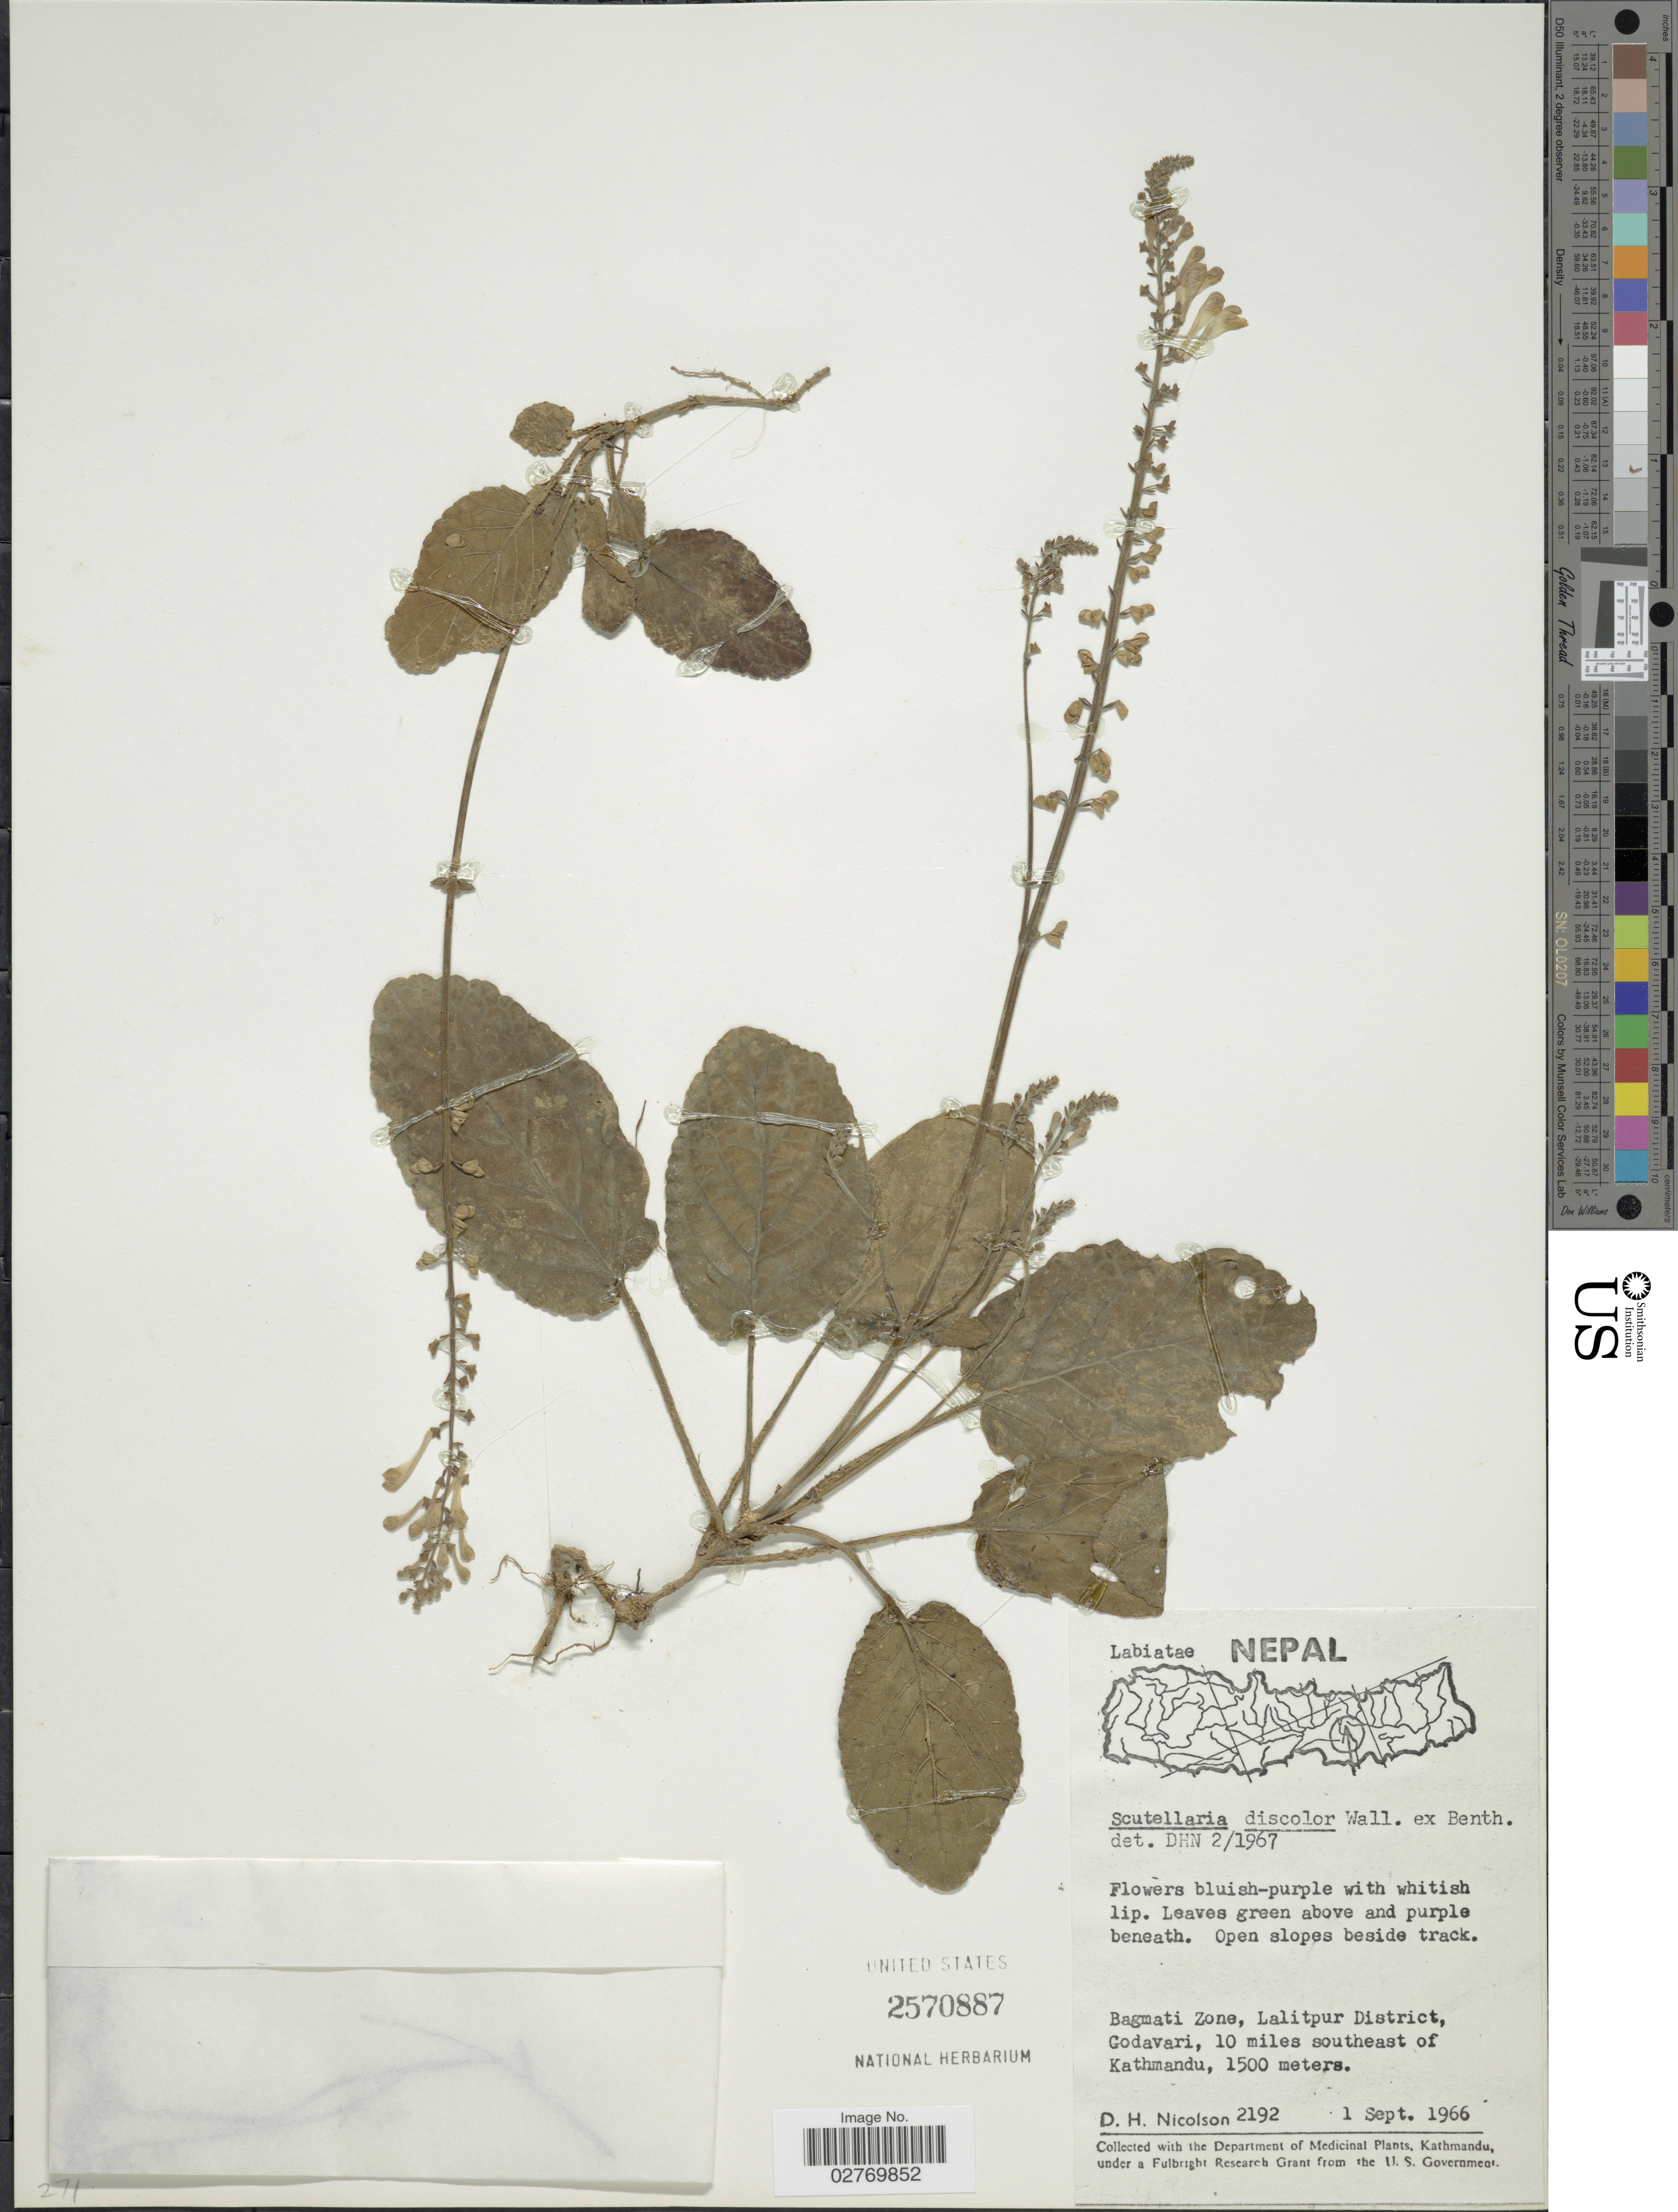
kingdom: Plantae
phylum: Tracheophyta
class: Magnoliopsida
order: Lamiales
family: Lamiaceae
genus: Scutellaria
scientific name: Scutellaria discolor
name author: Colebr.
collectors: D. H. Nicolson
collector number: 2192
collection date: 1966-09-01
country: Nepal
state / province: Bagmati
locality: Bagmati Zone, Lalitpur District, Godavari, 10 miles southeast of Kathmandu.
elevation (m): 1500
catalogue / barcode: US 2570887